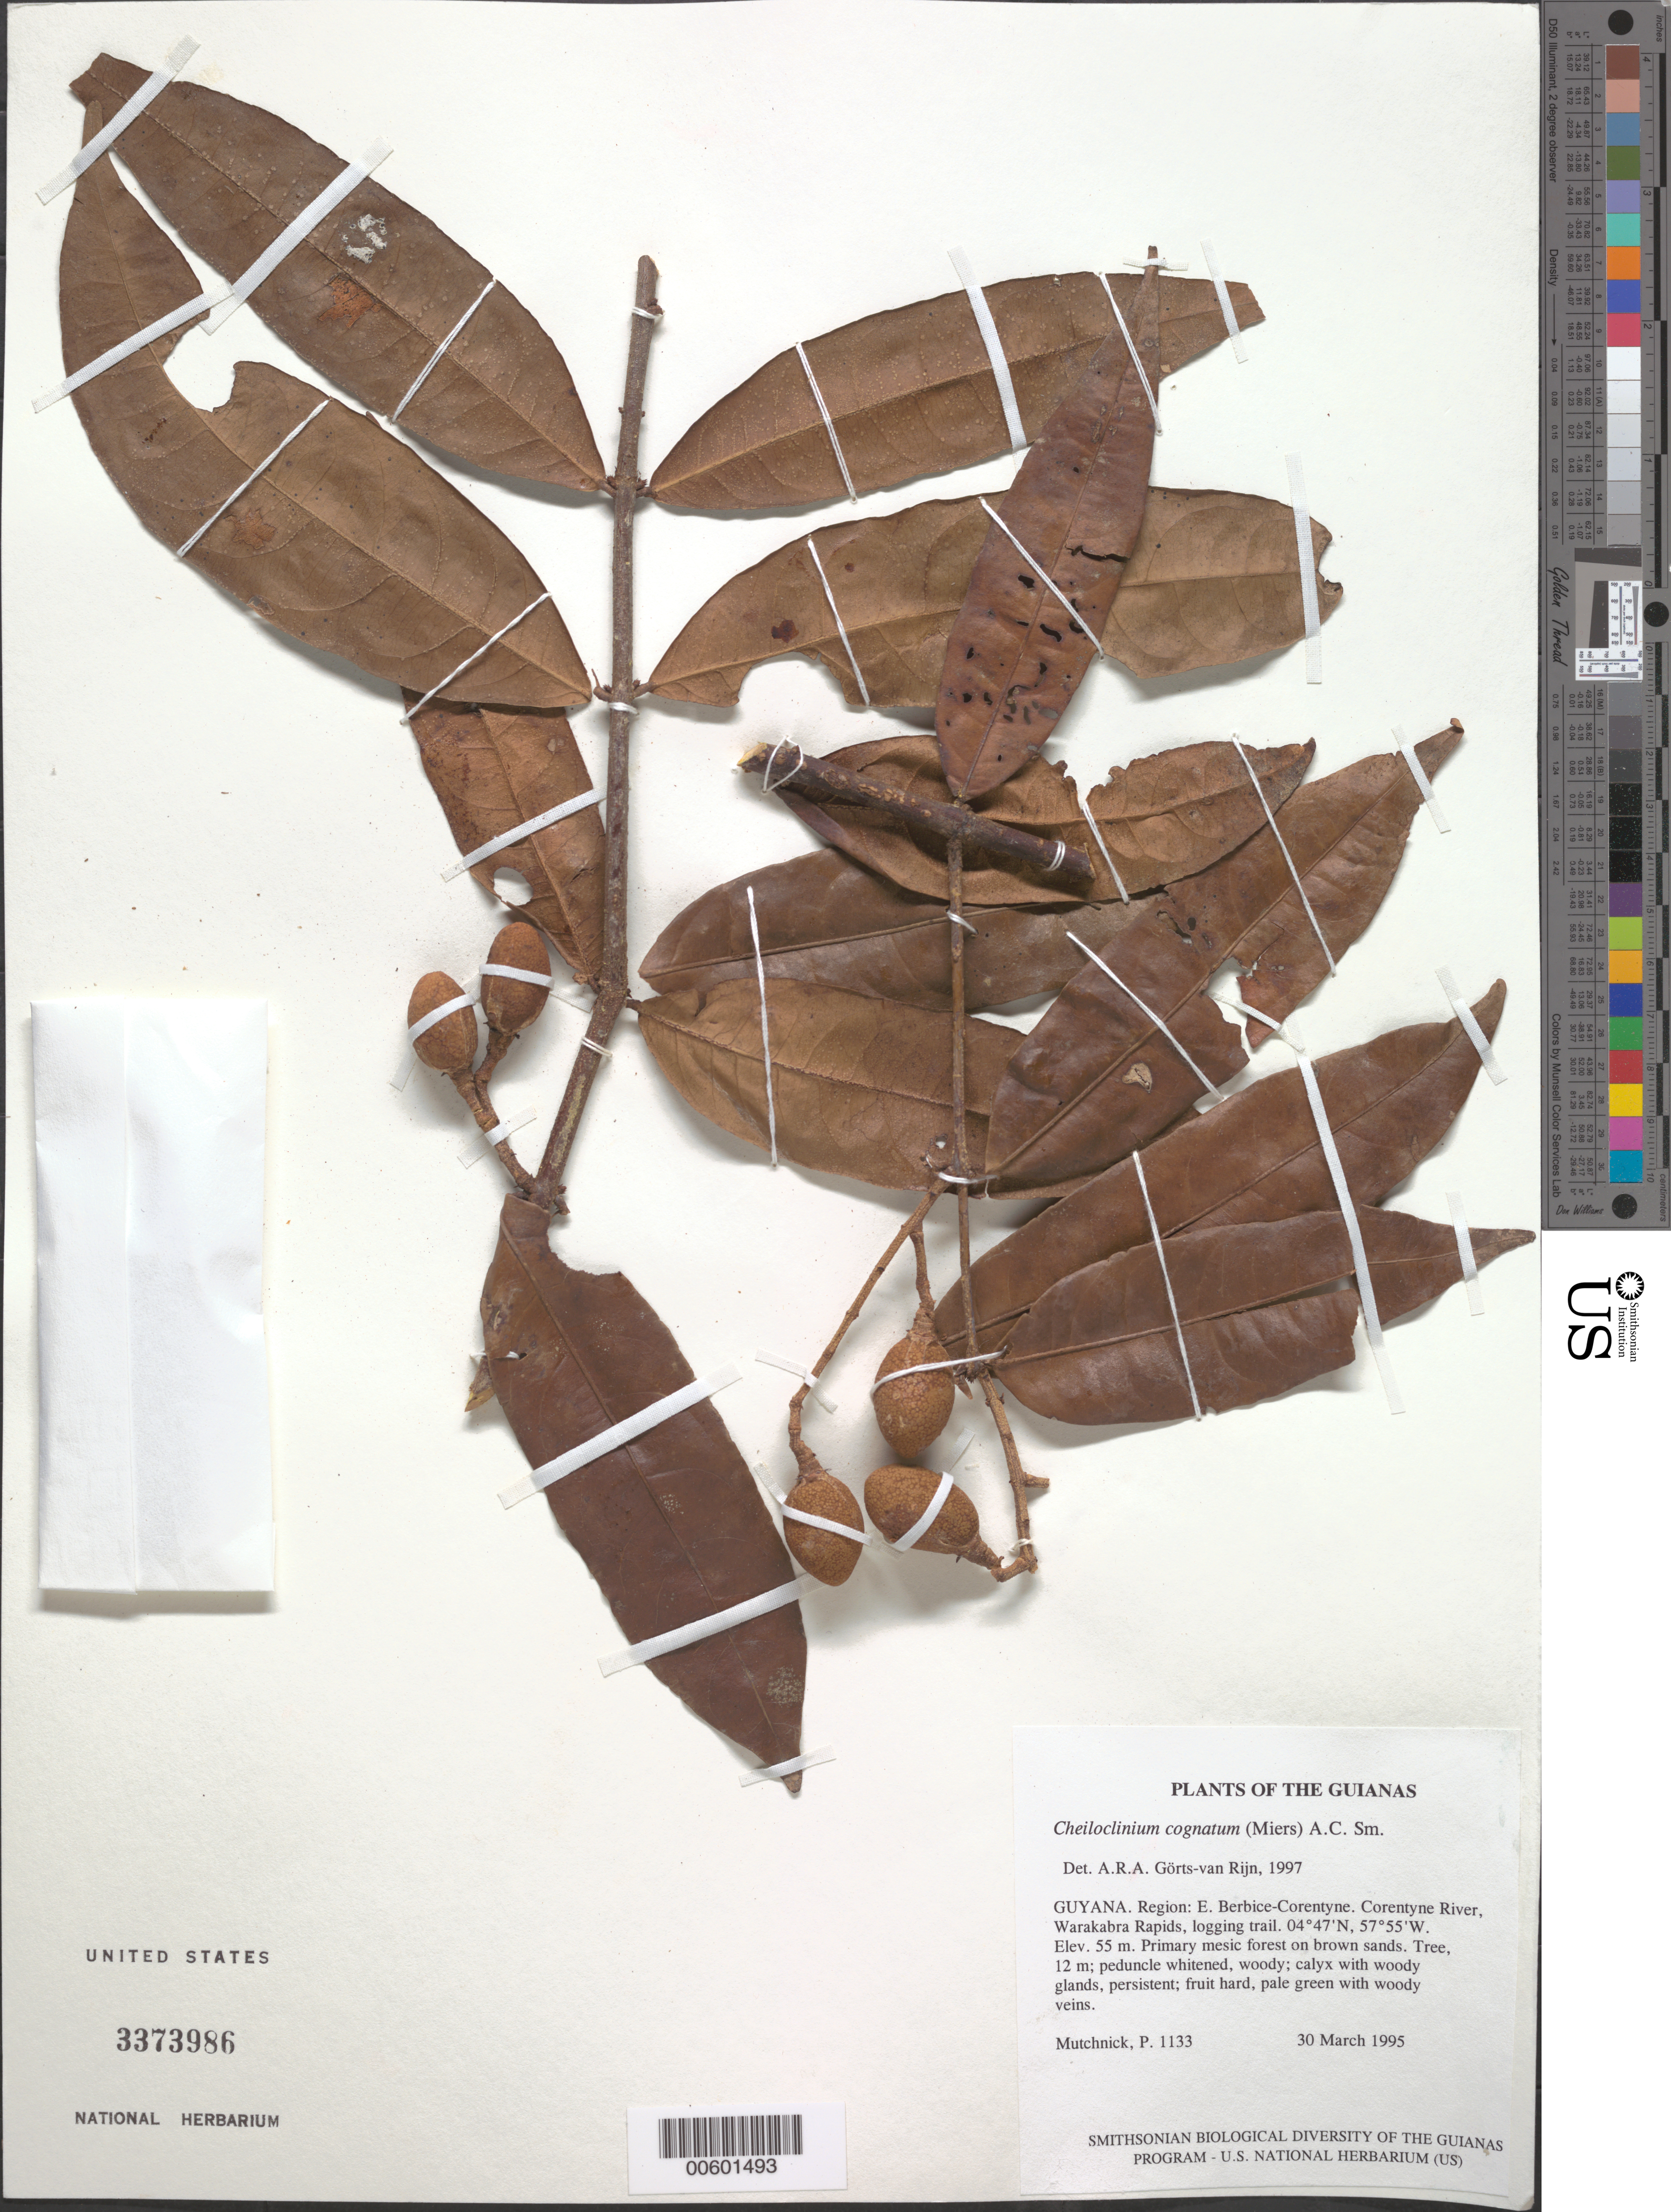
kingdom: Plantae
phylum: Tracheophyta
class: Magnoliopsida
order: Celastrales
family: Celastraceae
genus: Cheiloclinium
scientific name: Cheiloclinium cognatum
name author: (Miers) A.C. Sm.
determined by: Görts-van Rijn, A. R. A.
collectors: P. Mutchnick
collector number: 1133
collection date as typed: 30 March 1995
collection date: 1995-03-30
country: Guyana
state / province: E. Berbice-Corentyne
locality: Corentyne River, Warakabra Rapids, logging trail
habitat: Primary mesic forest on brown sands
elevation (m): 55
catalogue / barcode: US 3373986